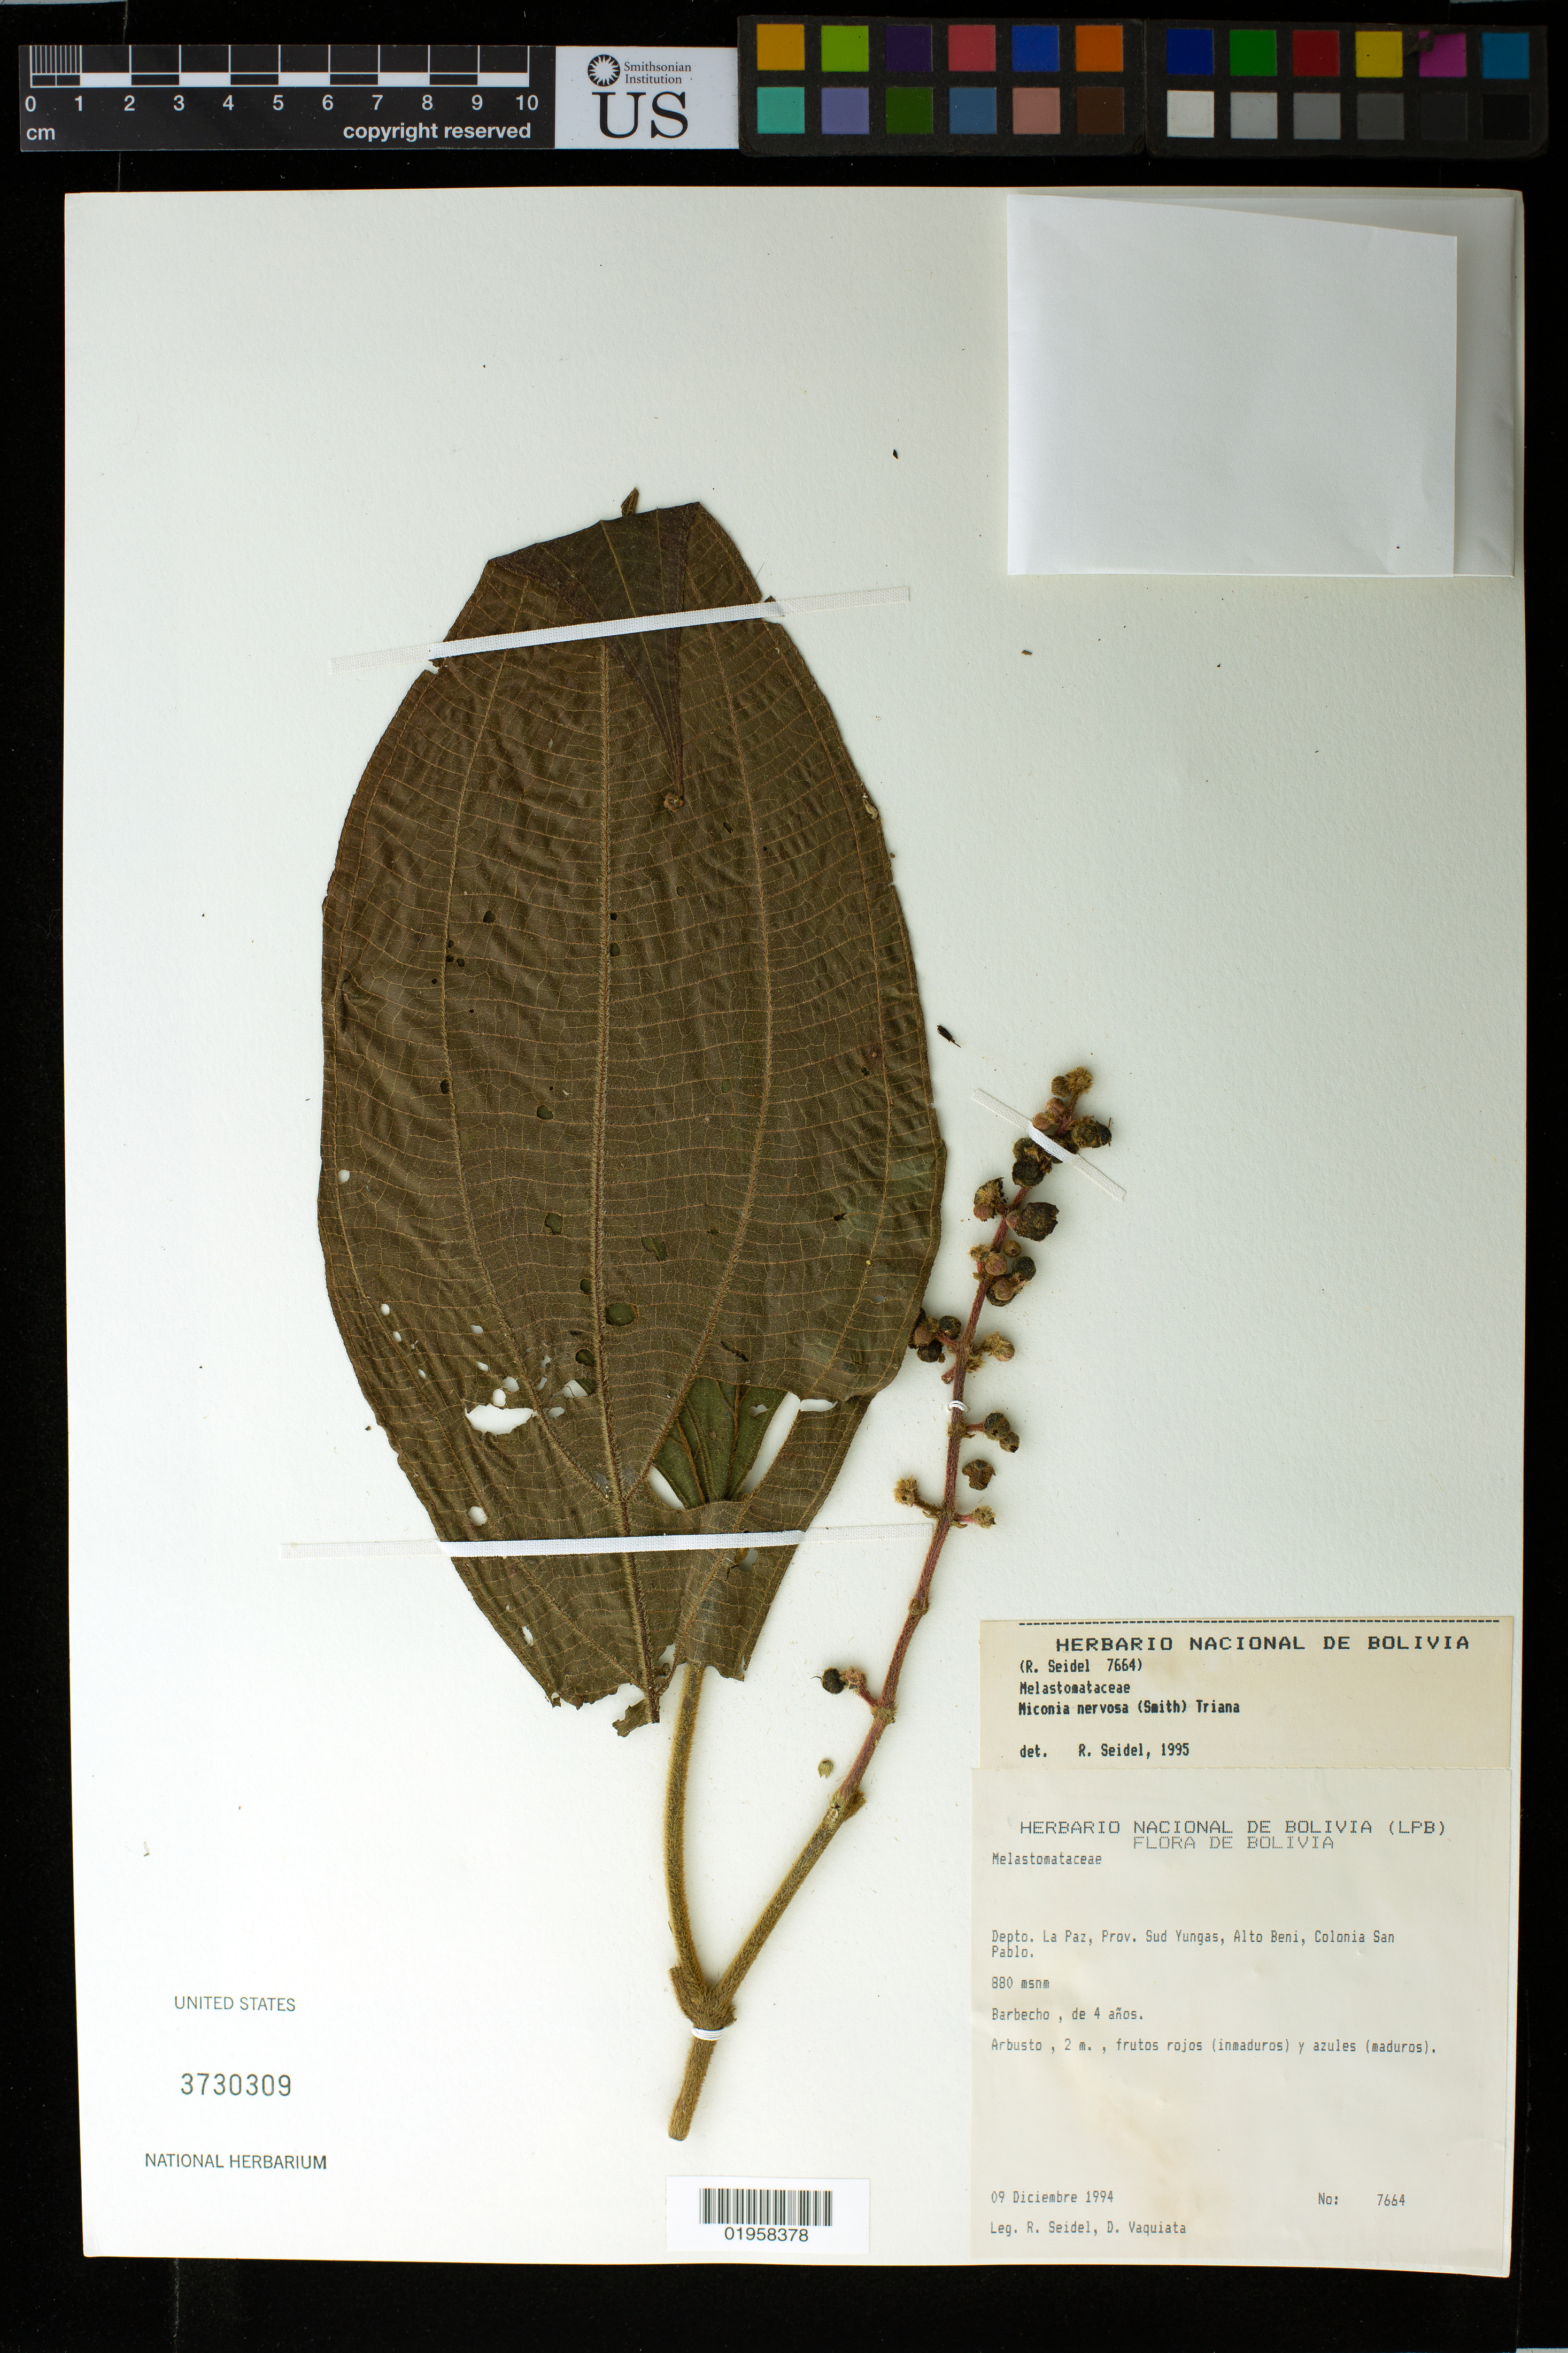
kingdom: Plantae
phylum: Tracheophyta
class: Magnoliopsida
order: Myrtales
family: Melastomataceae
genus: Miconia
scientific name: Miconia nervosa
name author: (Sm.) Triana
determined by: Seidel, R.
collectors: R. Seidel & D. Vaquiata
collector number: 7664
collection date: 1994-12-09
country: Bolivia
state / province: La Paz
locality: Prov. Sud Yungas, Alto Beni, Colonia San Pablo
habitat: Barbecho, de 4 años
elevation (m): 800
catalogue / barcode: US 3730309